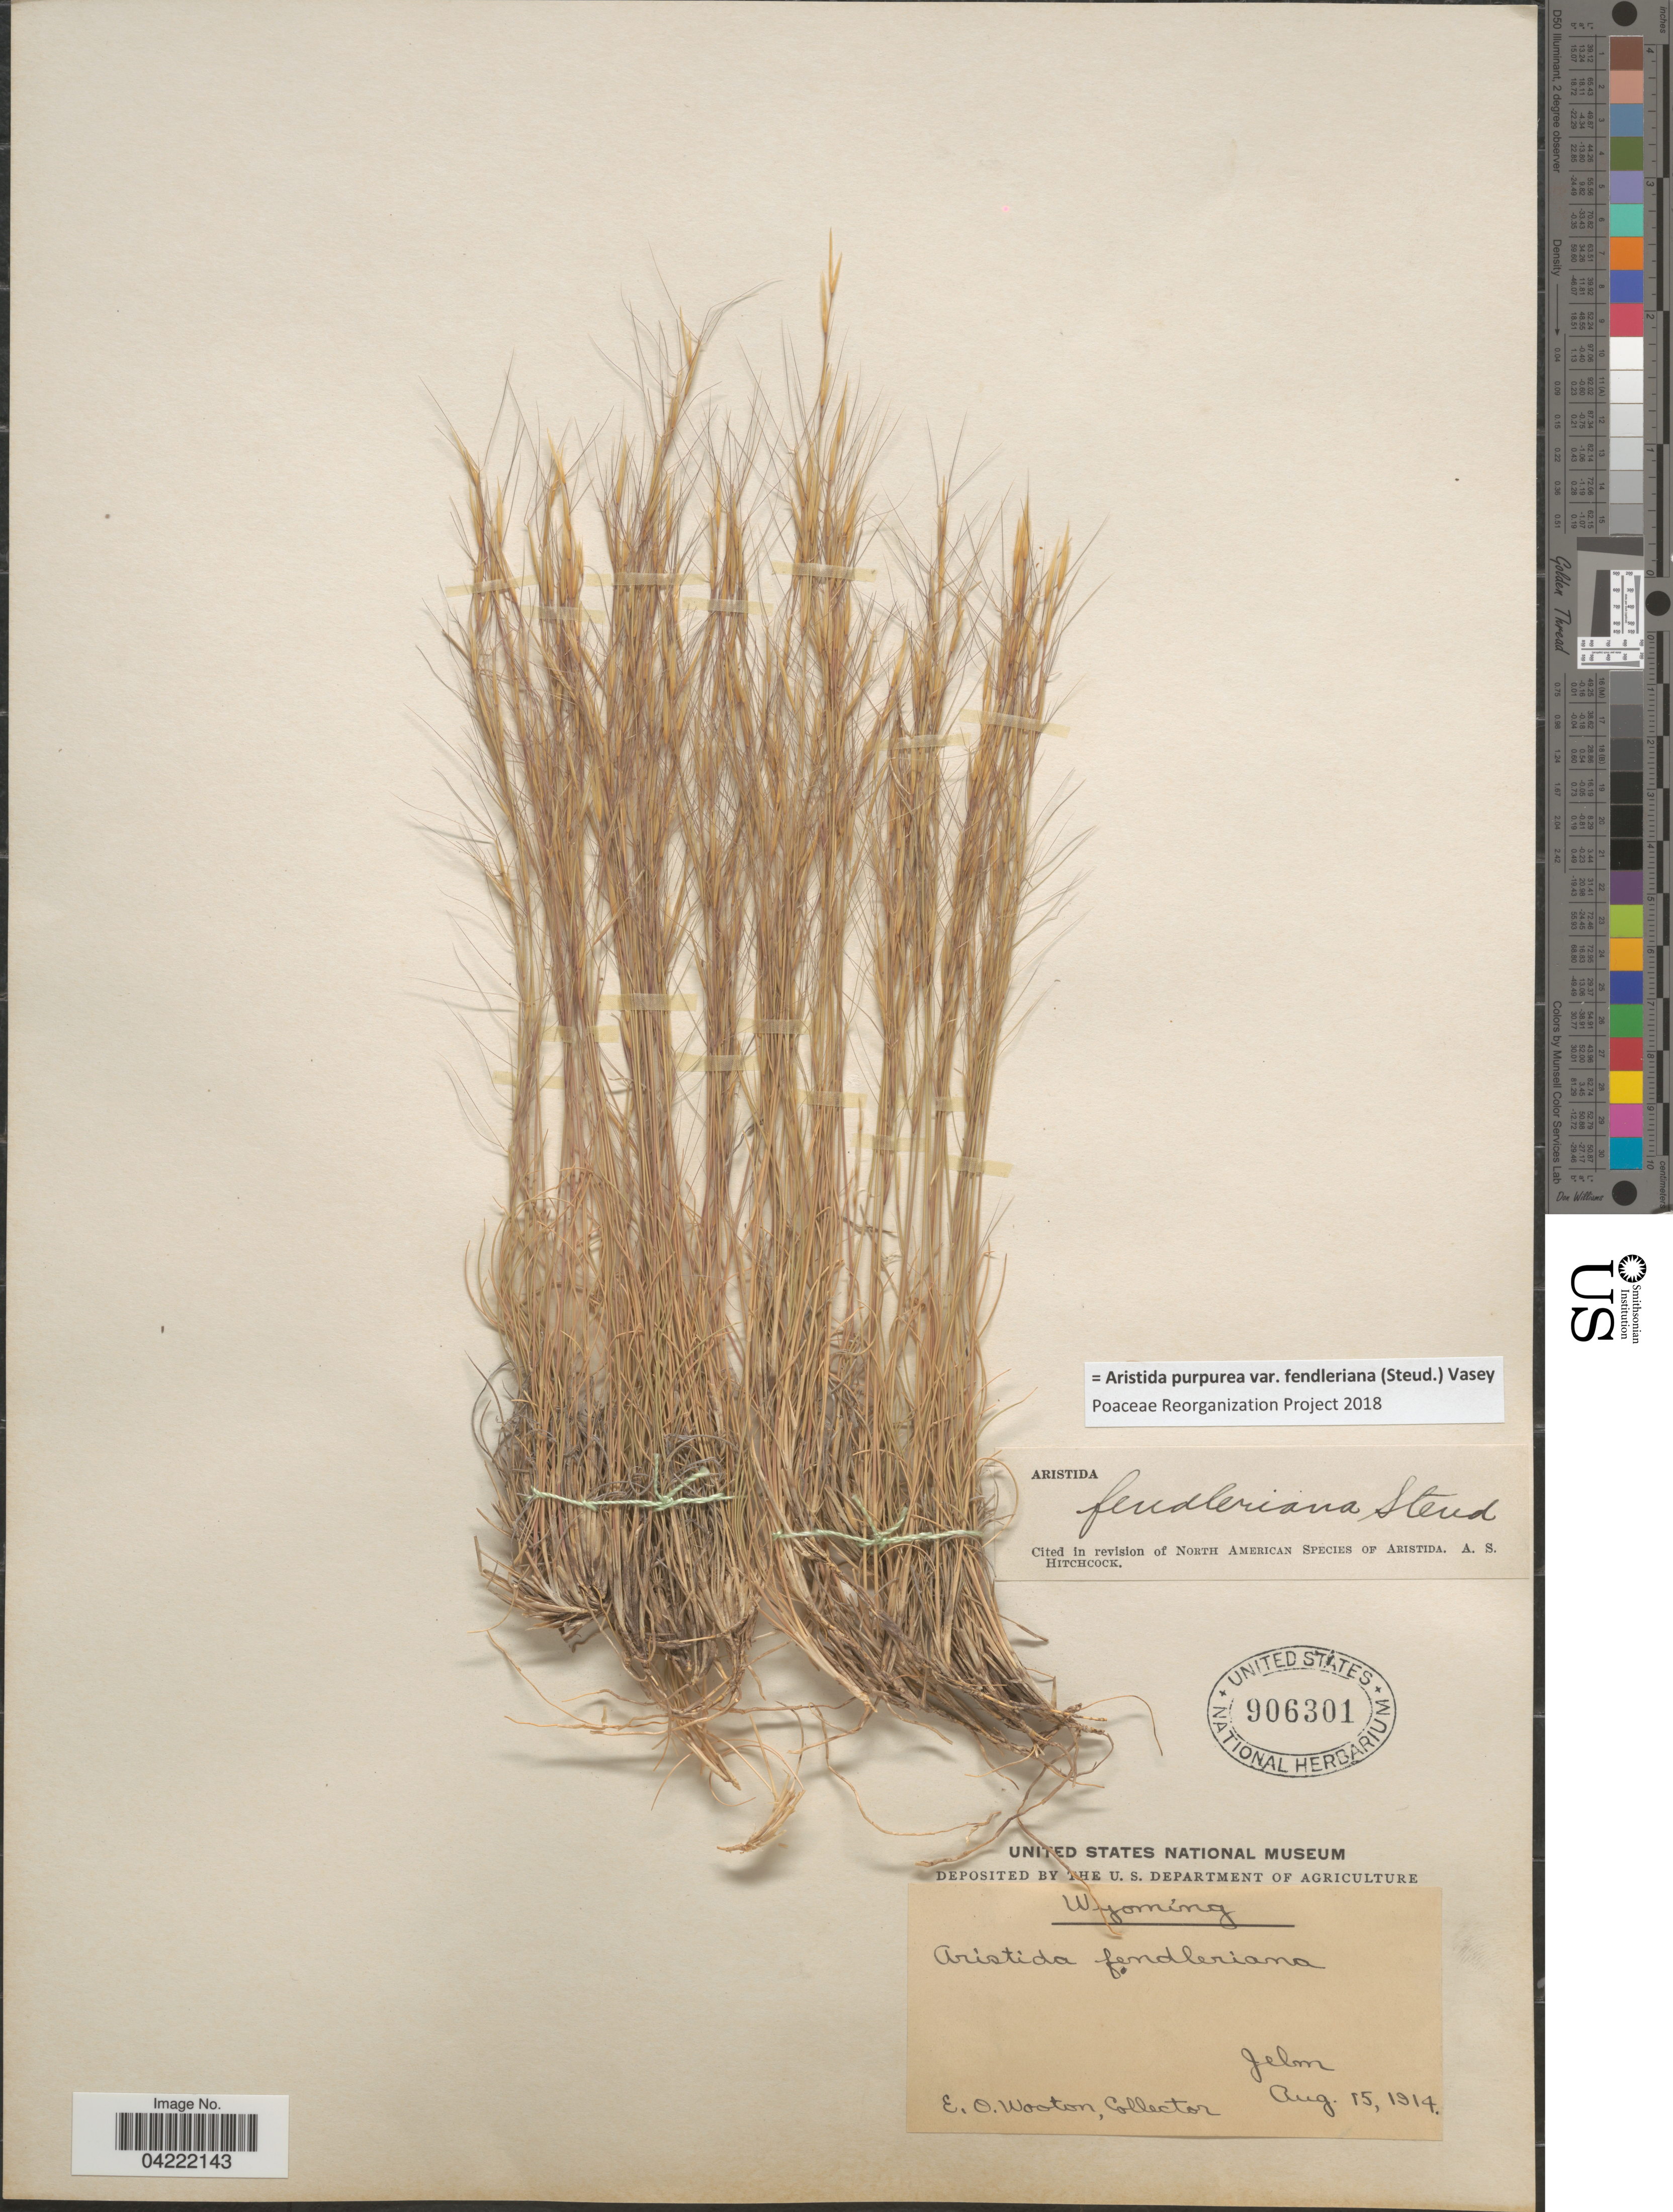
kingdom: Plantae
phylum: Tracheophyta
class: Liliopsida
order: Poales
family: Poaceae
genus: Aristida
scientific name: Aristida purpurea var. fendleriana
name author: (Steud.) Vasey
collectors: E. O. Wooton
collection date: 1914-08-15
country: United States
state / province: Wyoming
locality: Jelm.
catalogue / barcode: US 906301